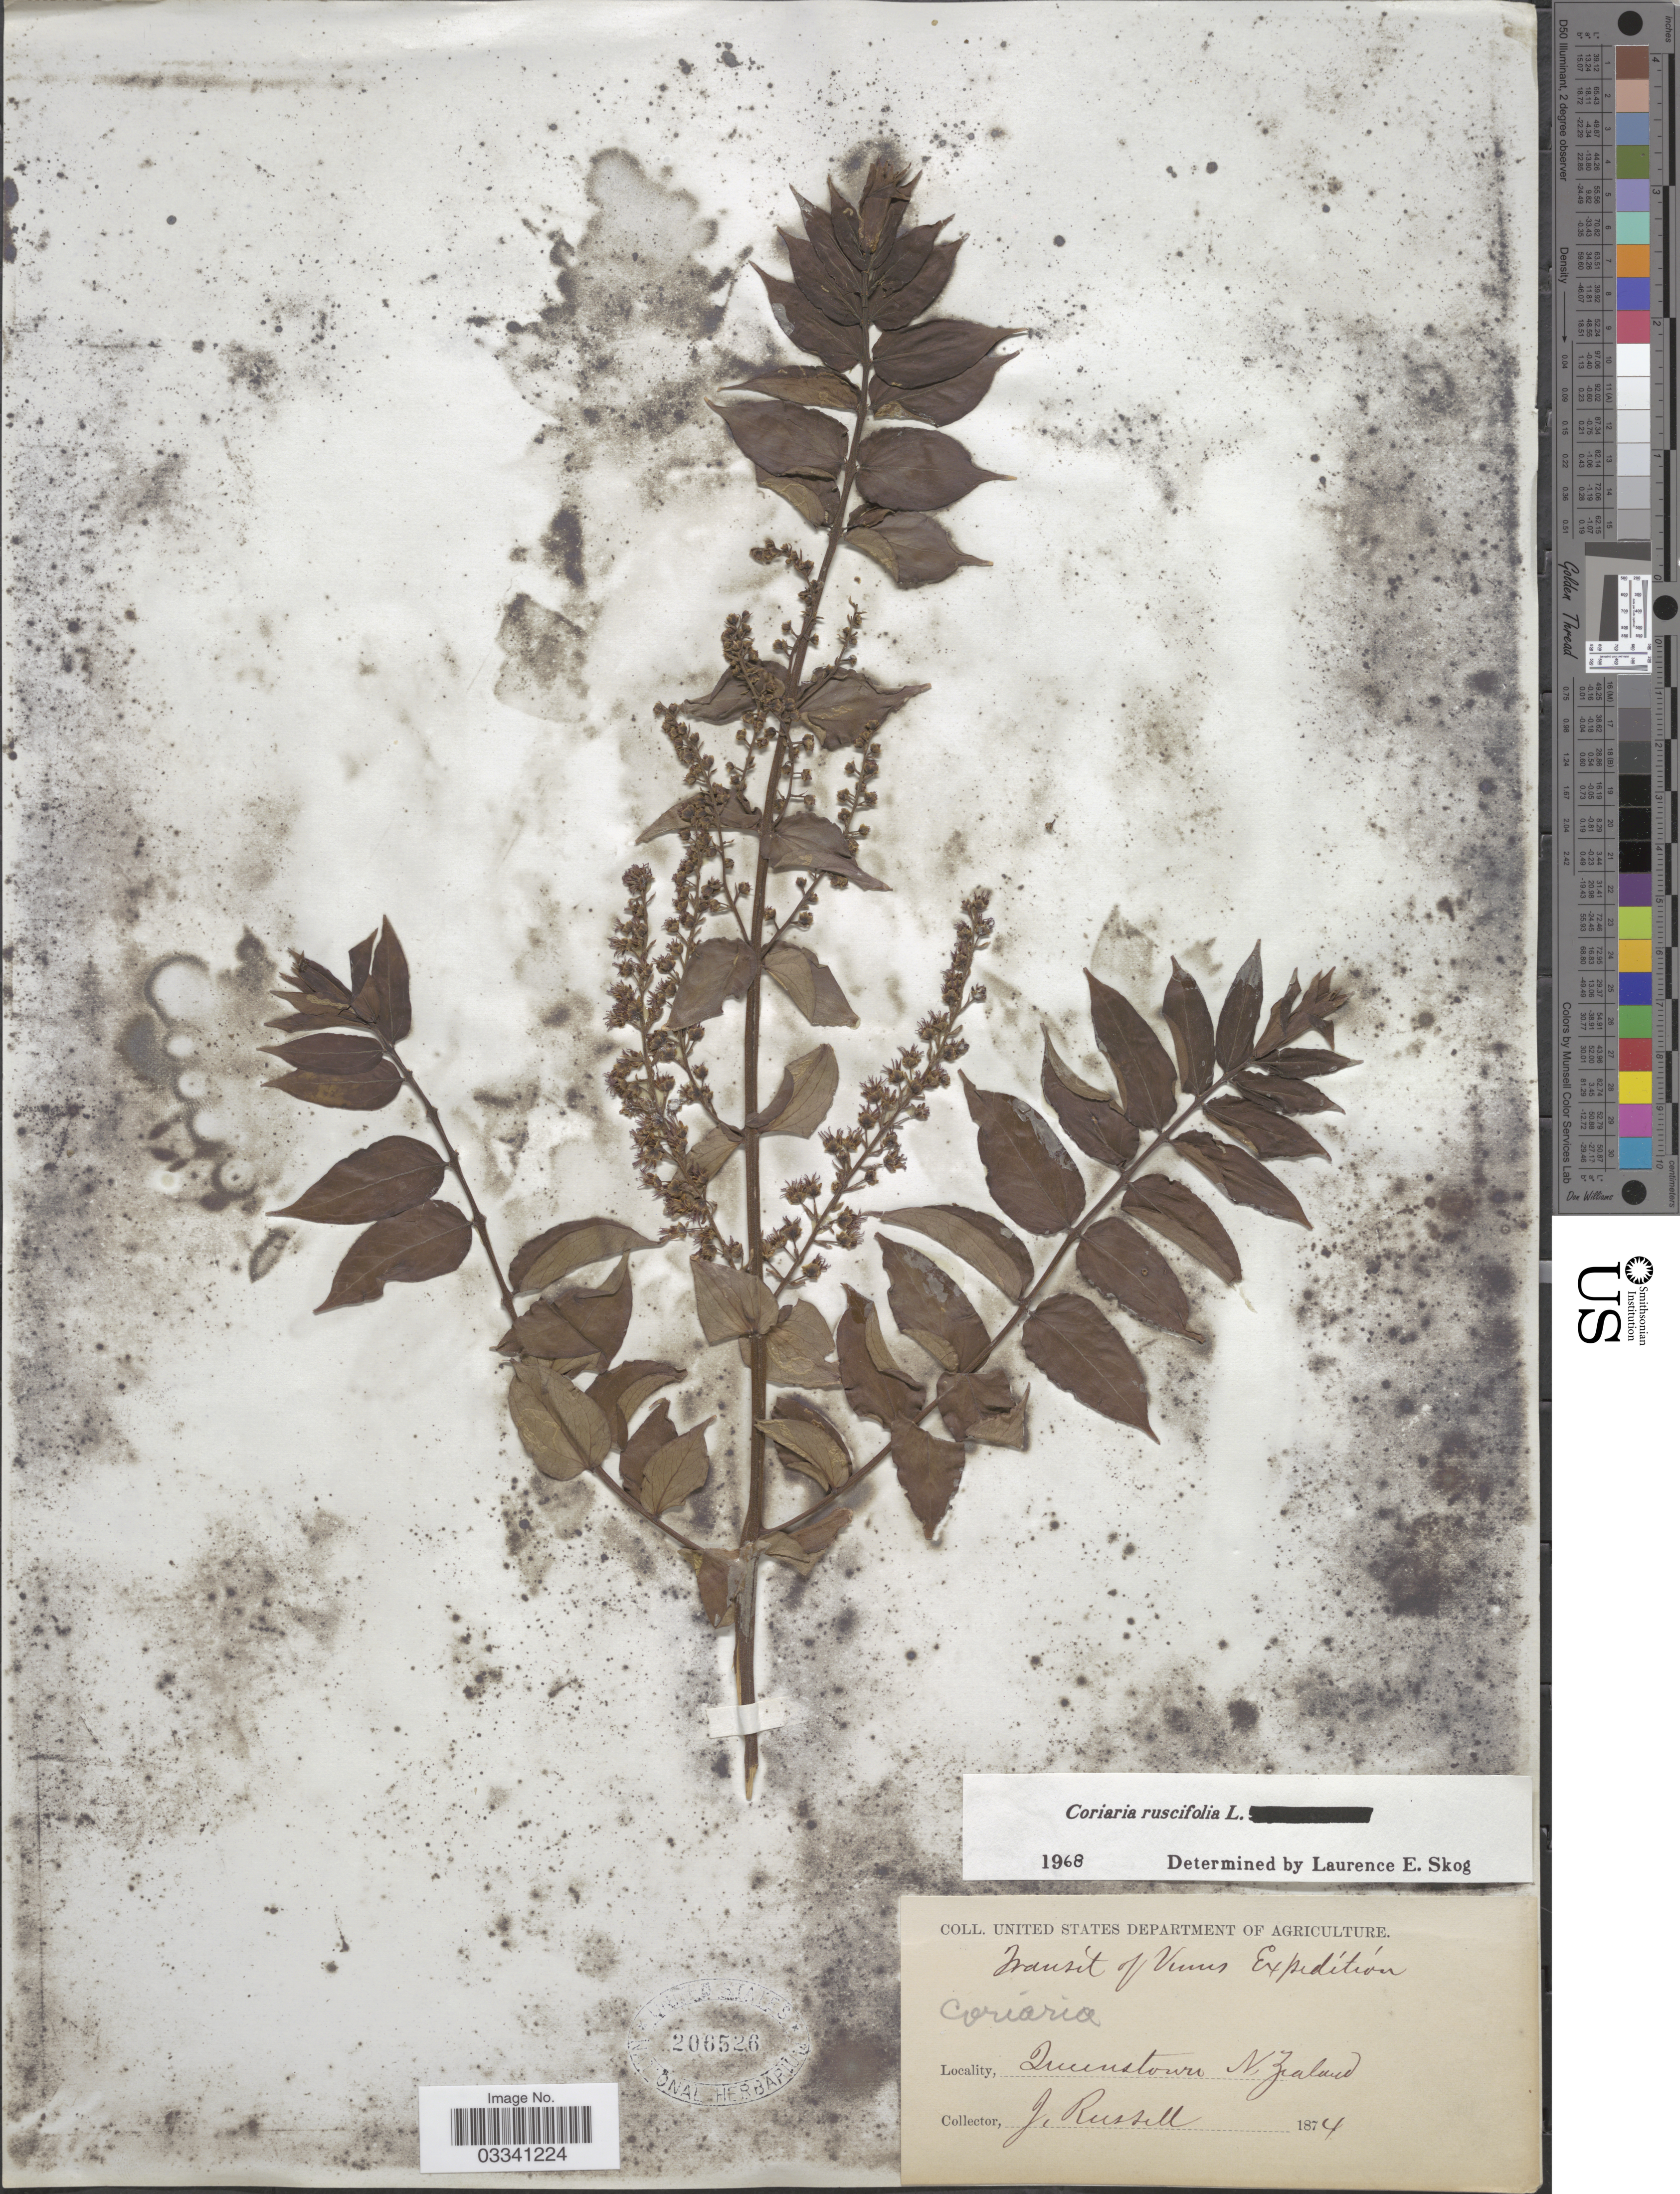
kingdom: Plantae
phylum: Tracheophyta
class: Magnoliopsida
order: Cucurbitales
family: Coriariaceae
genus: Coriaria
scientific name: Coriaria ruscifolia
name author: L.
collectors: J. Russell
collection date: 1874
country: New Zealand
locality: Queenstown, N. Zealand.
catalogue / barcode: US 206526